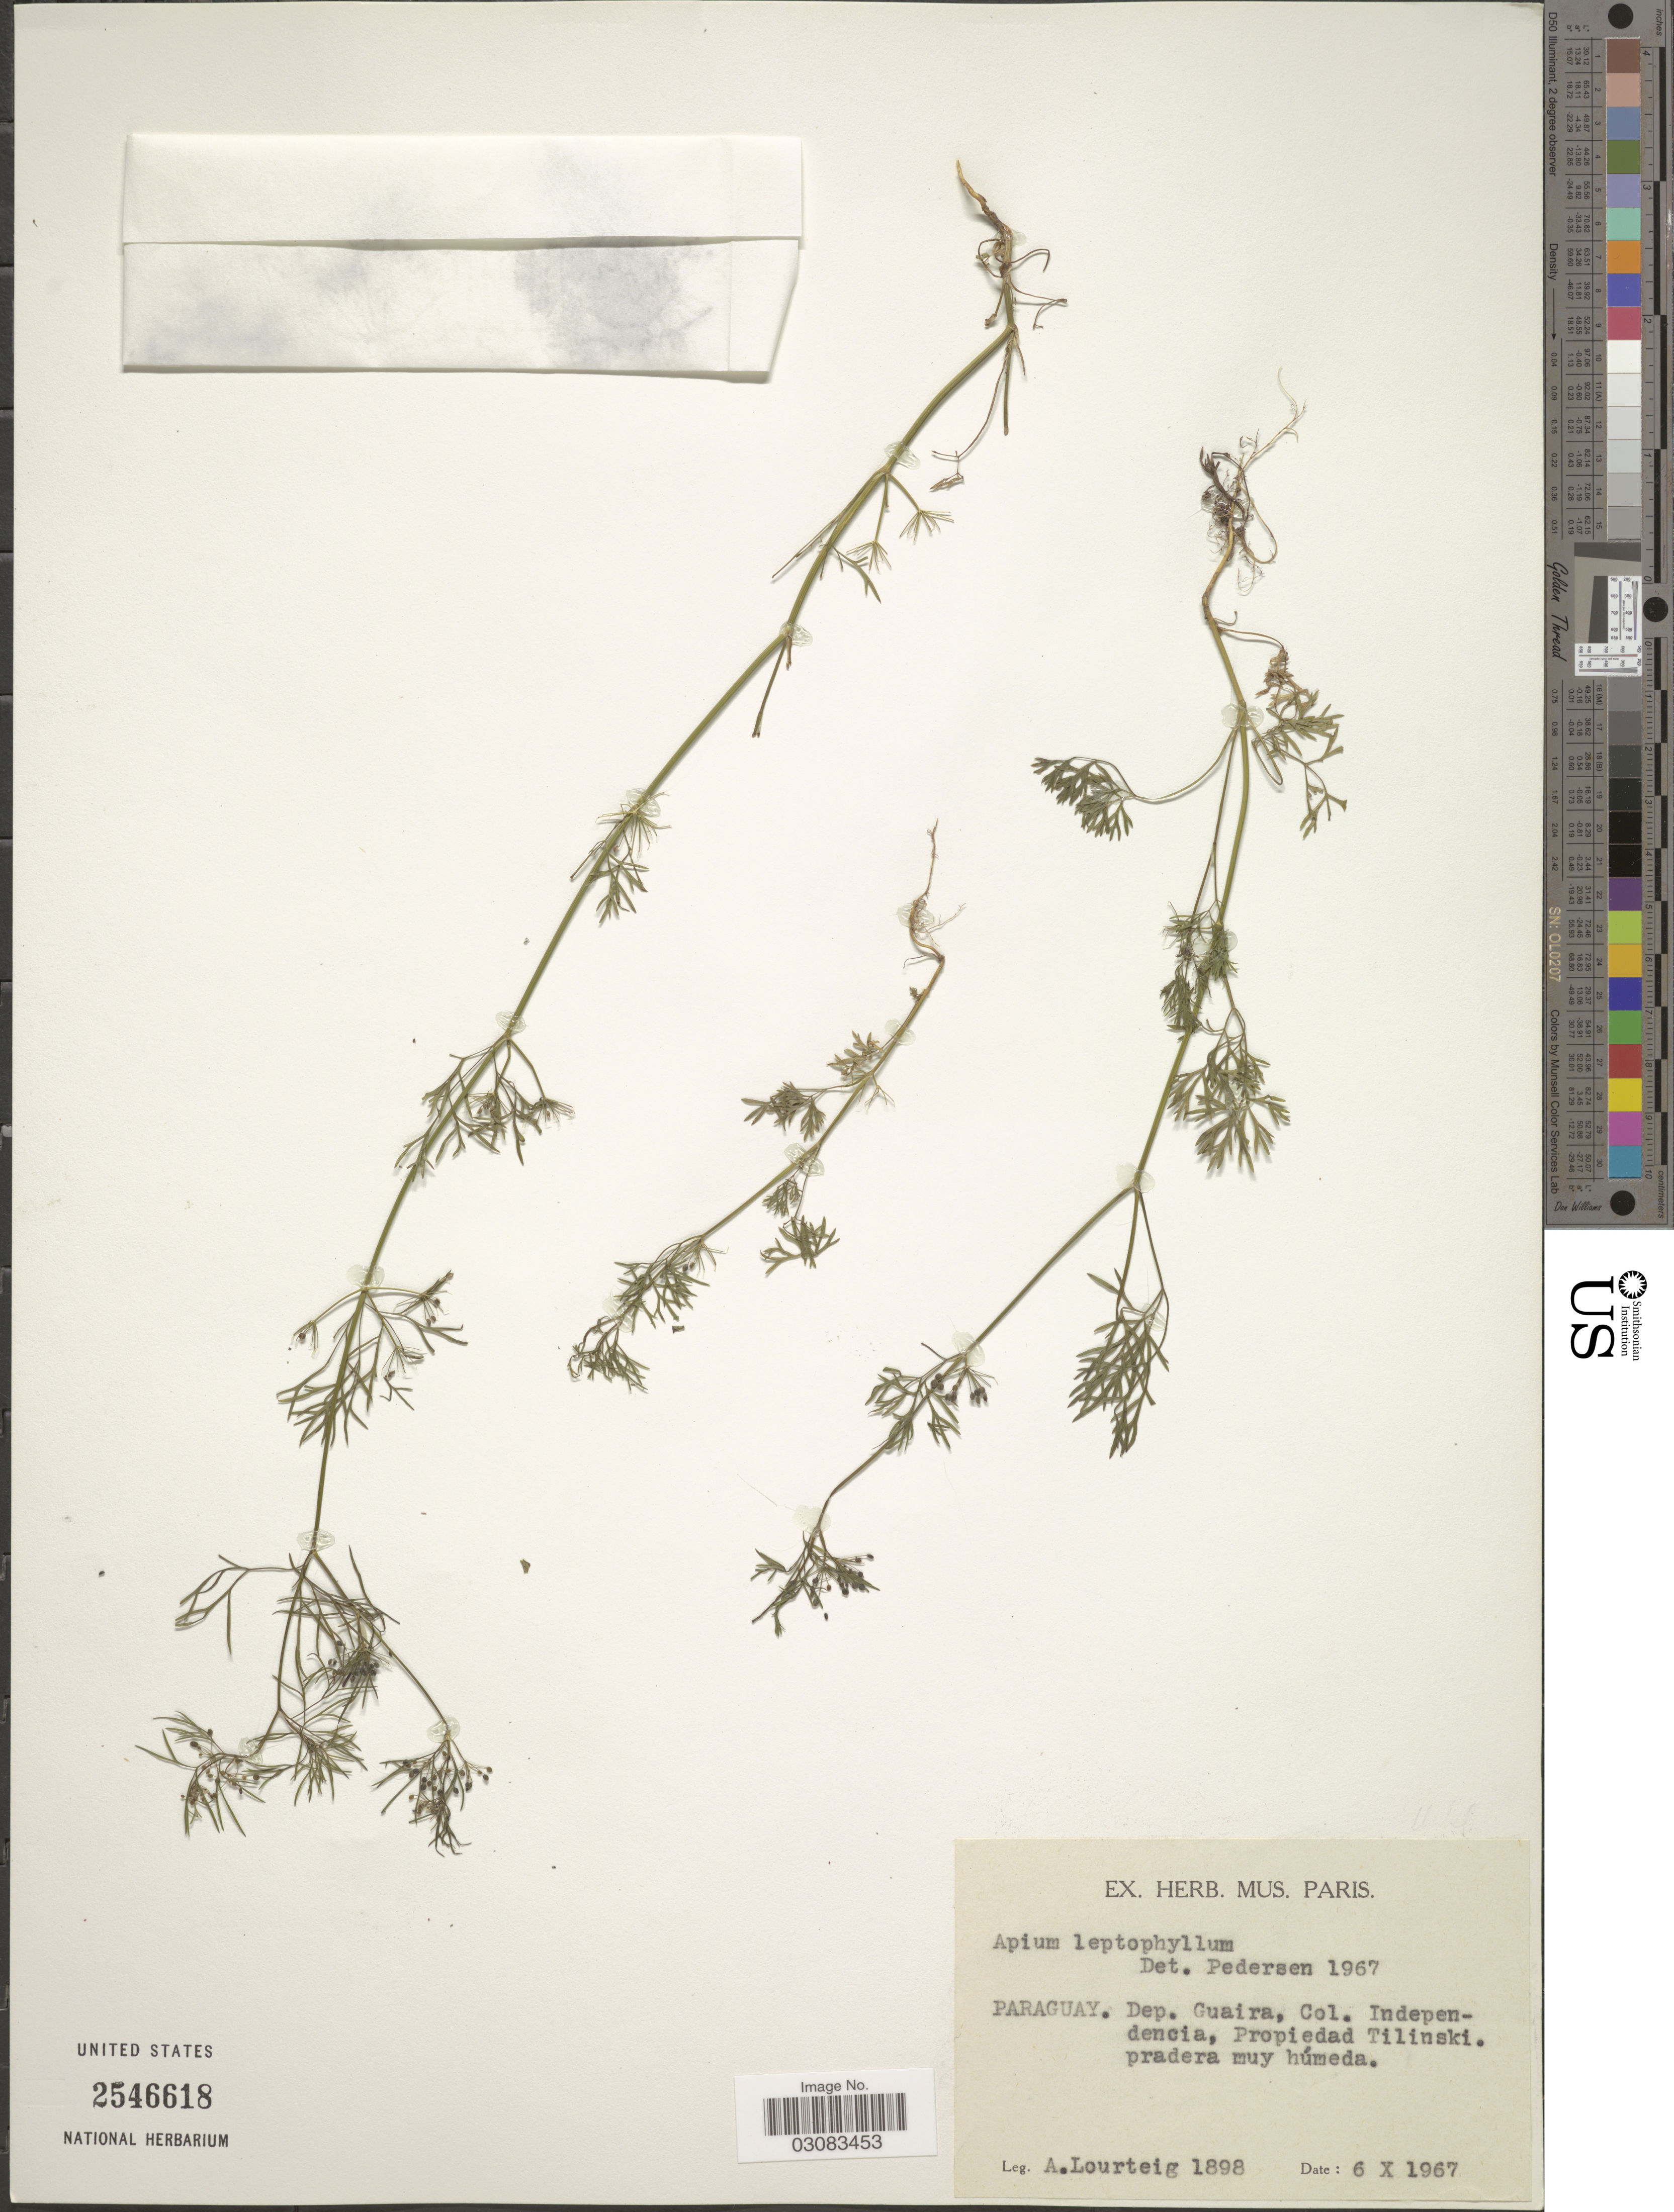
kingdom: Plantae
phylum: Tracheophyta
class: Magnoliopsida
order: Apiales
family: Apiaceae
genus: Cyclospermum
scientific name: Cyclospermum leptophyllum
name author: (Pers.) Sprague ex Britton & P. Wilson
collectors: A. Lourteig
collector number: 1898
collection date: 1967-10-06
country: Paraguay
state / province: Guaira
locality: Dep. Guaira. Independencia, Propiedad Tilinski.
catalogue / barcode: US 2546618